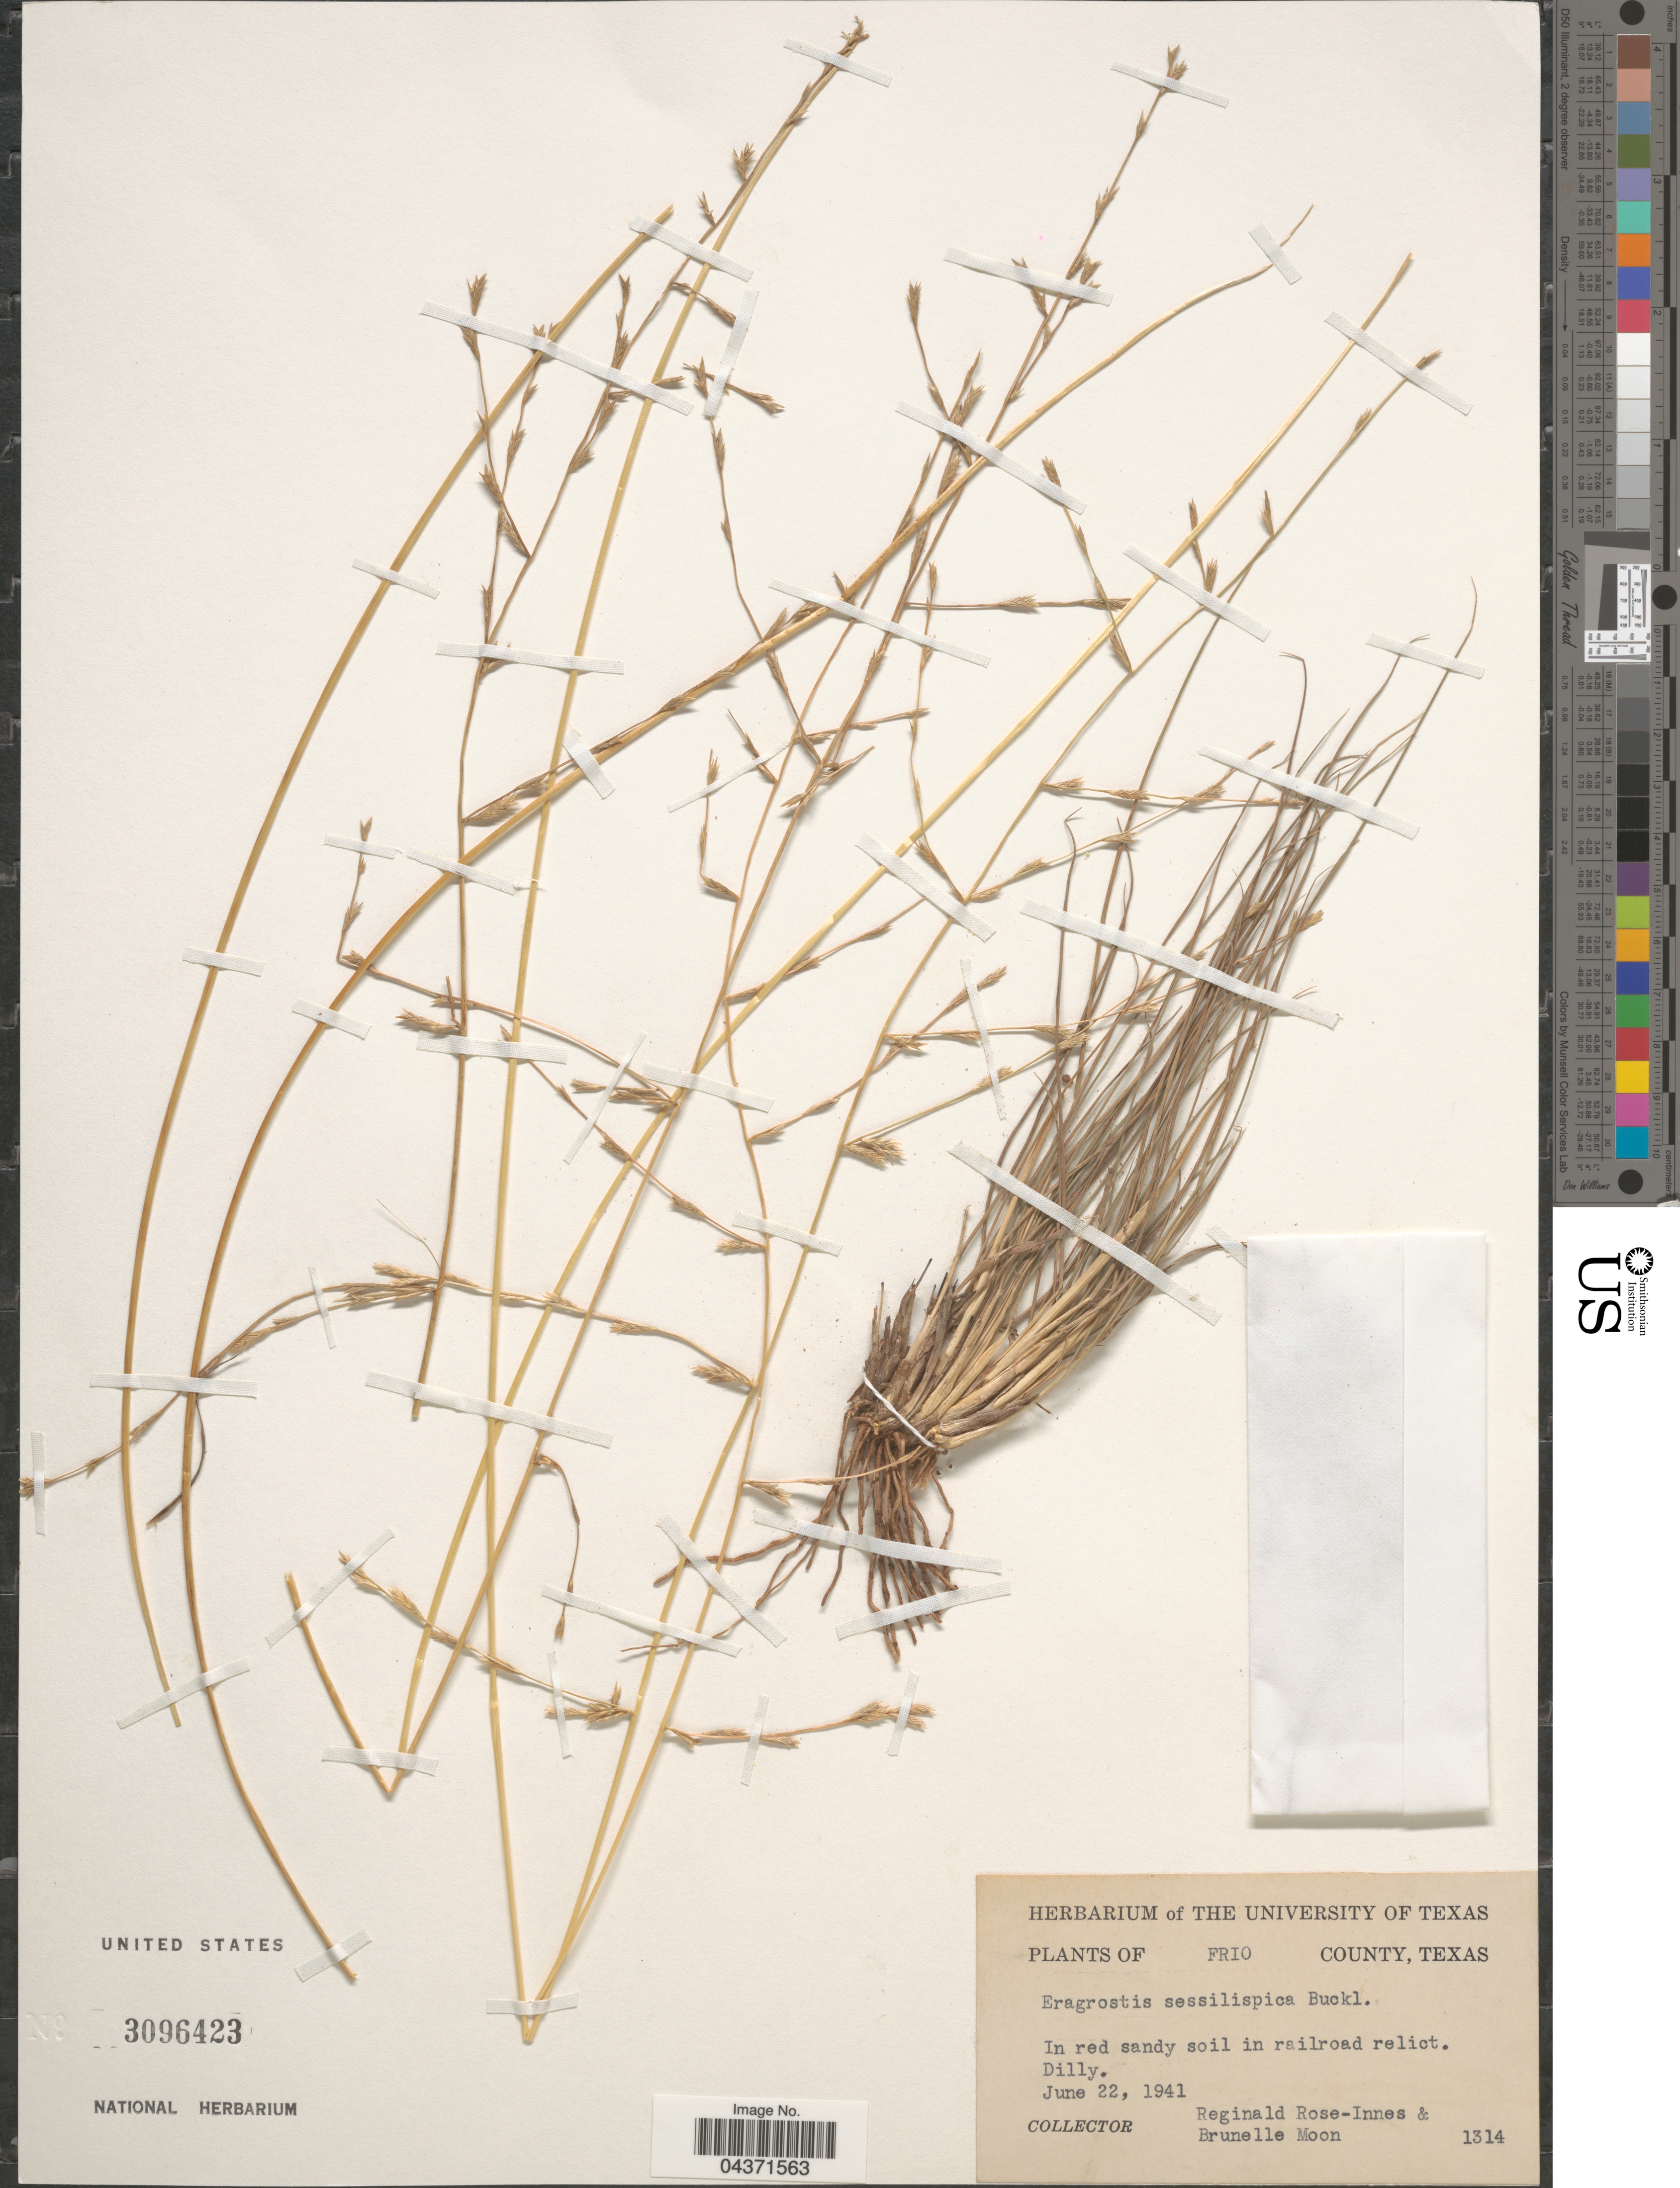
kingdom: Plantae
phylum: Tracheophyta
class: Liliopsida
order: Poales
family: Poaceae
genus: Eragrostis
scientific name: Eragrostis sessilispica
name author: Buckley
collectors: R. Rose-Innes & B. Moon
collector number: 1314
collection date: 1941-06-22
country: United States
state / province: Texas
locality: Frio County. In red sandy soil in railroad relict. Dilly.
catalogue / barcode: US 3096423